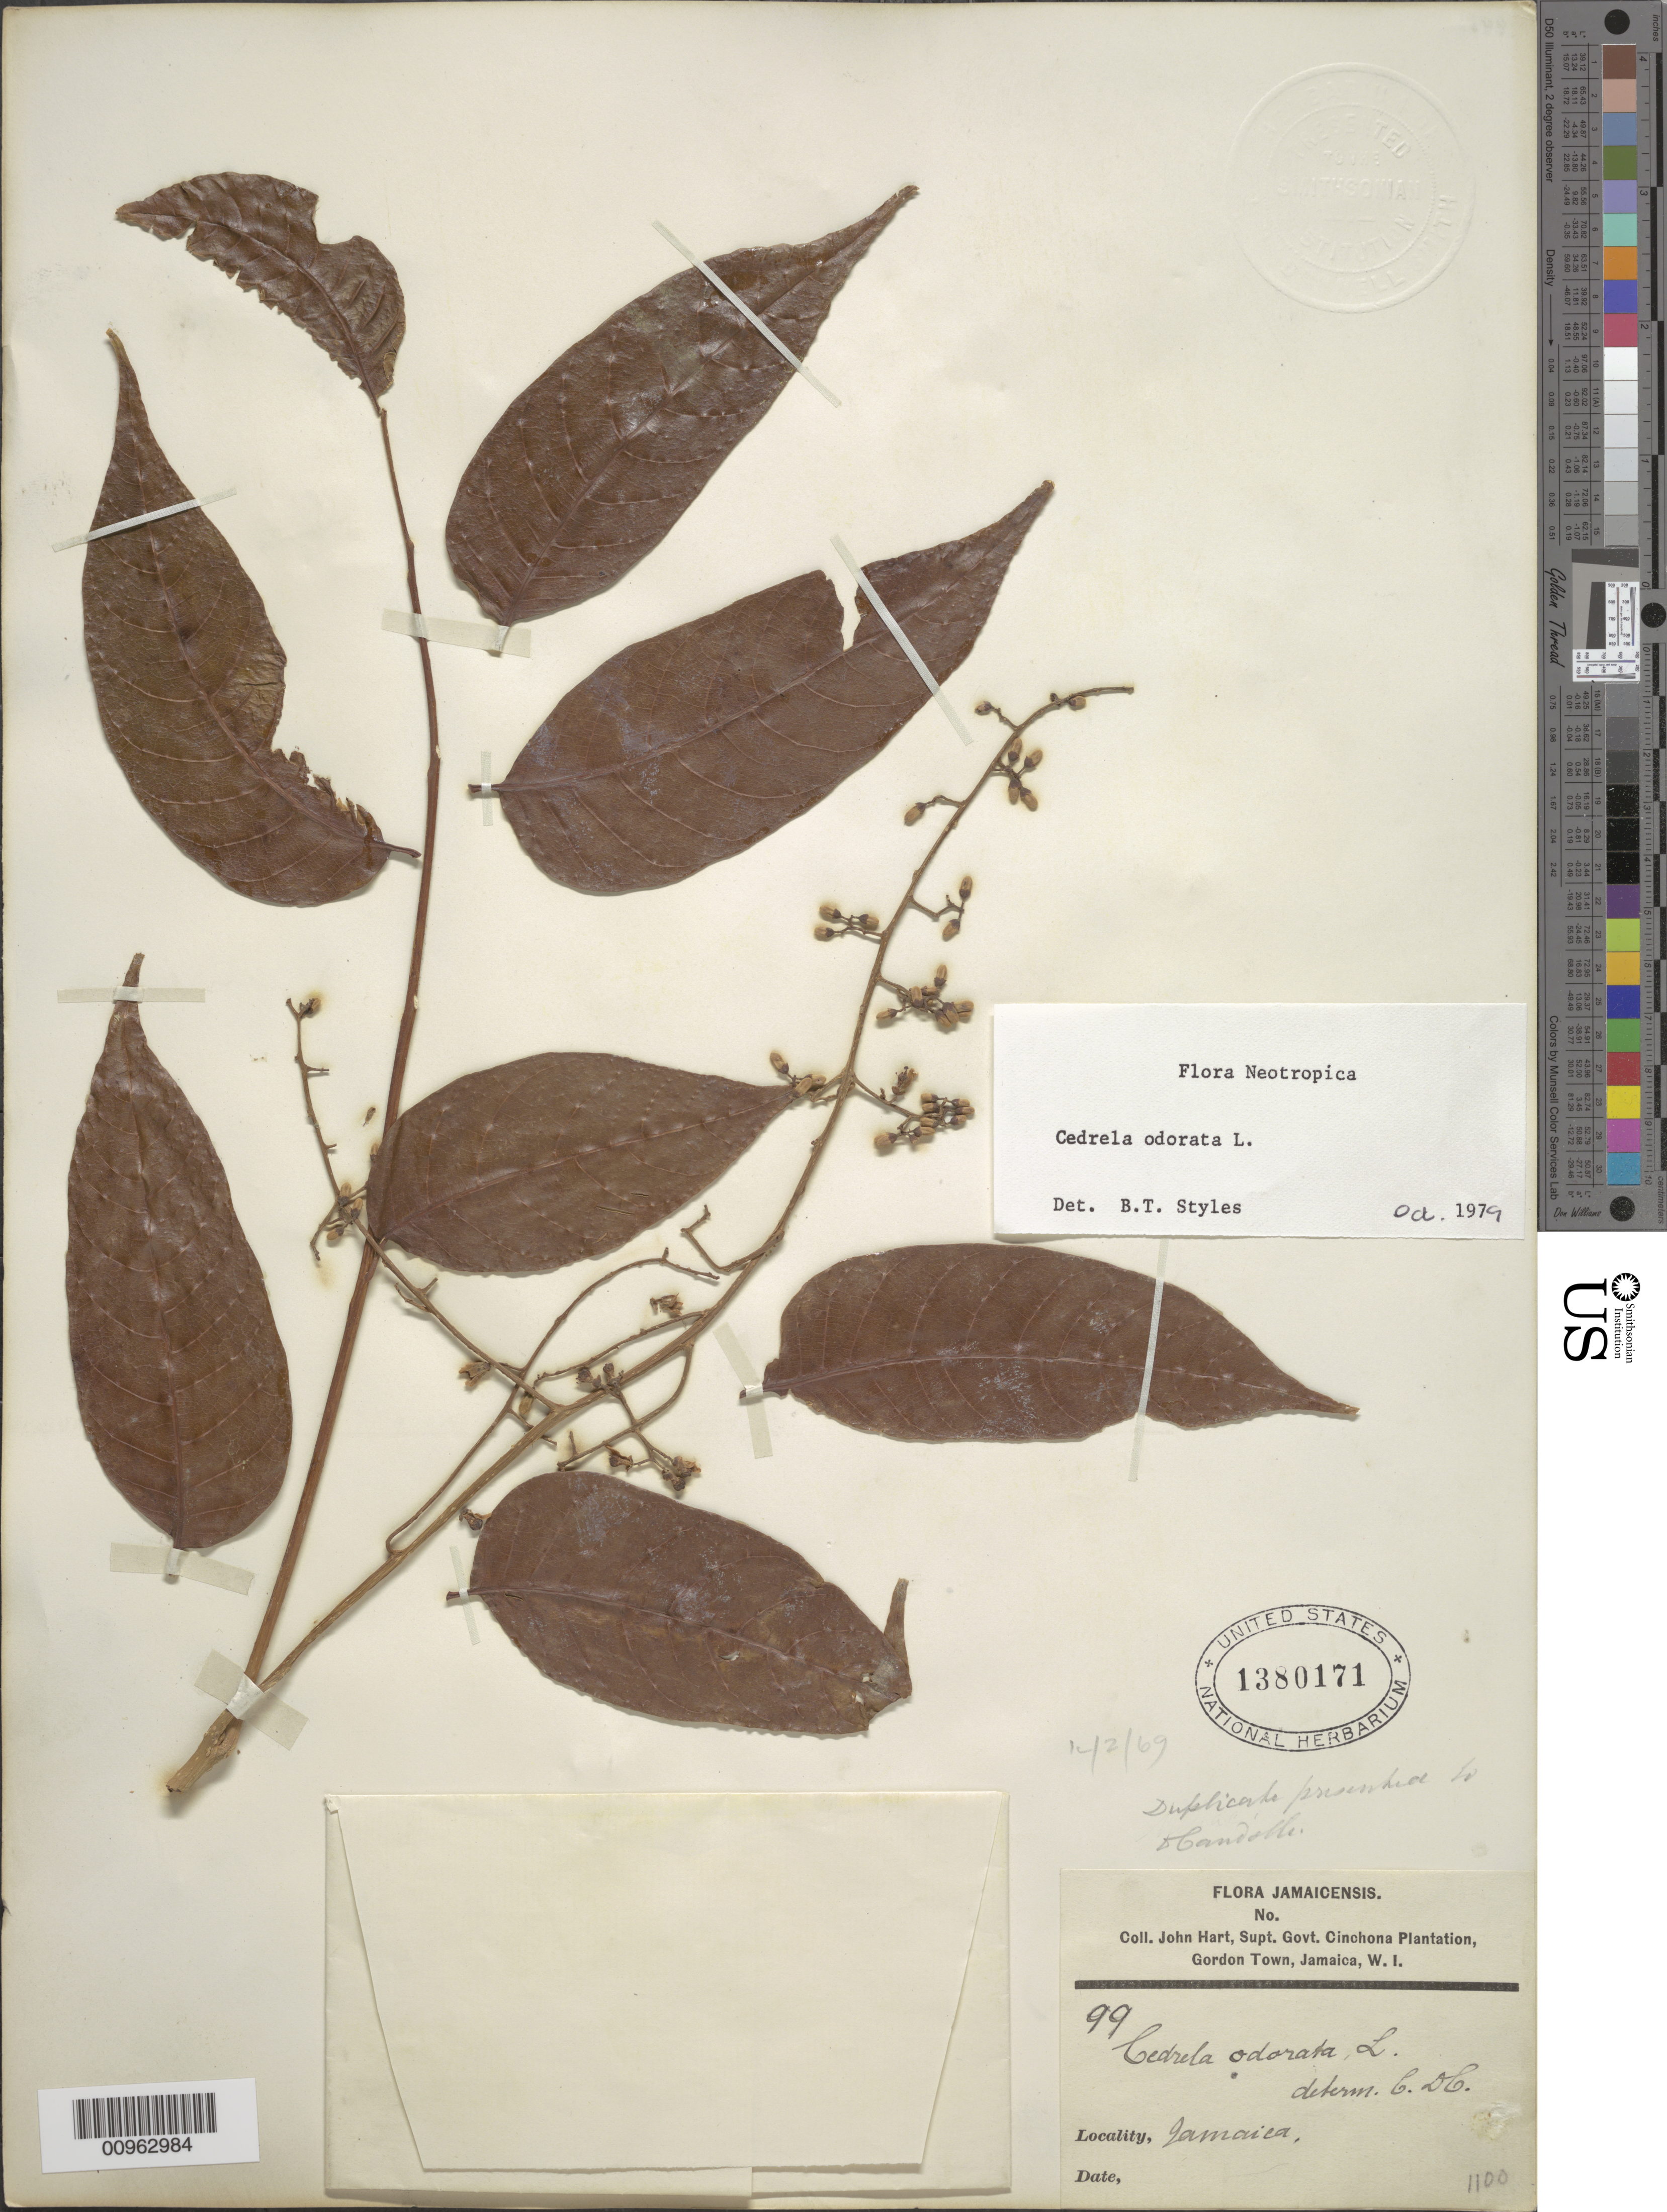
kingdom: Plantae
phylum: Tracheophyta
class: Magnoliopsida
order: Sapindales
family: Meliaceae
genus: Cedrela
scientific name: Cedrela odorata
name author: L.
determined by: Styles, B. T.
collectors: J. Hart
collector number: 99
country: Jamaica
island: Jamaica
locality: Gordon Town, Supt. Govt. Cinchona Plantation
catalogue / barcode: US 1380171